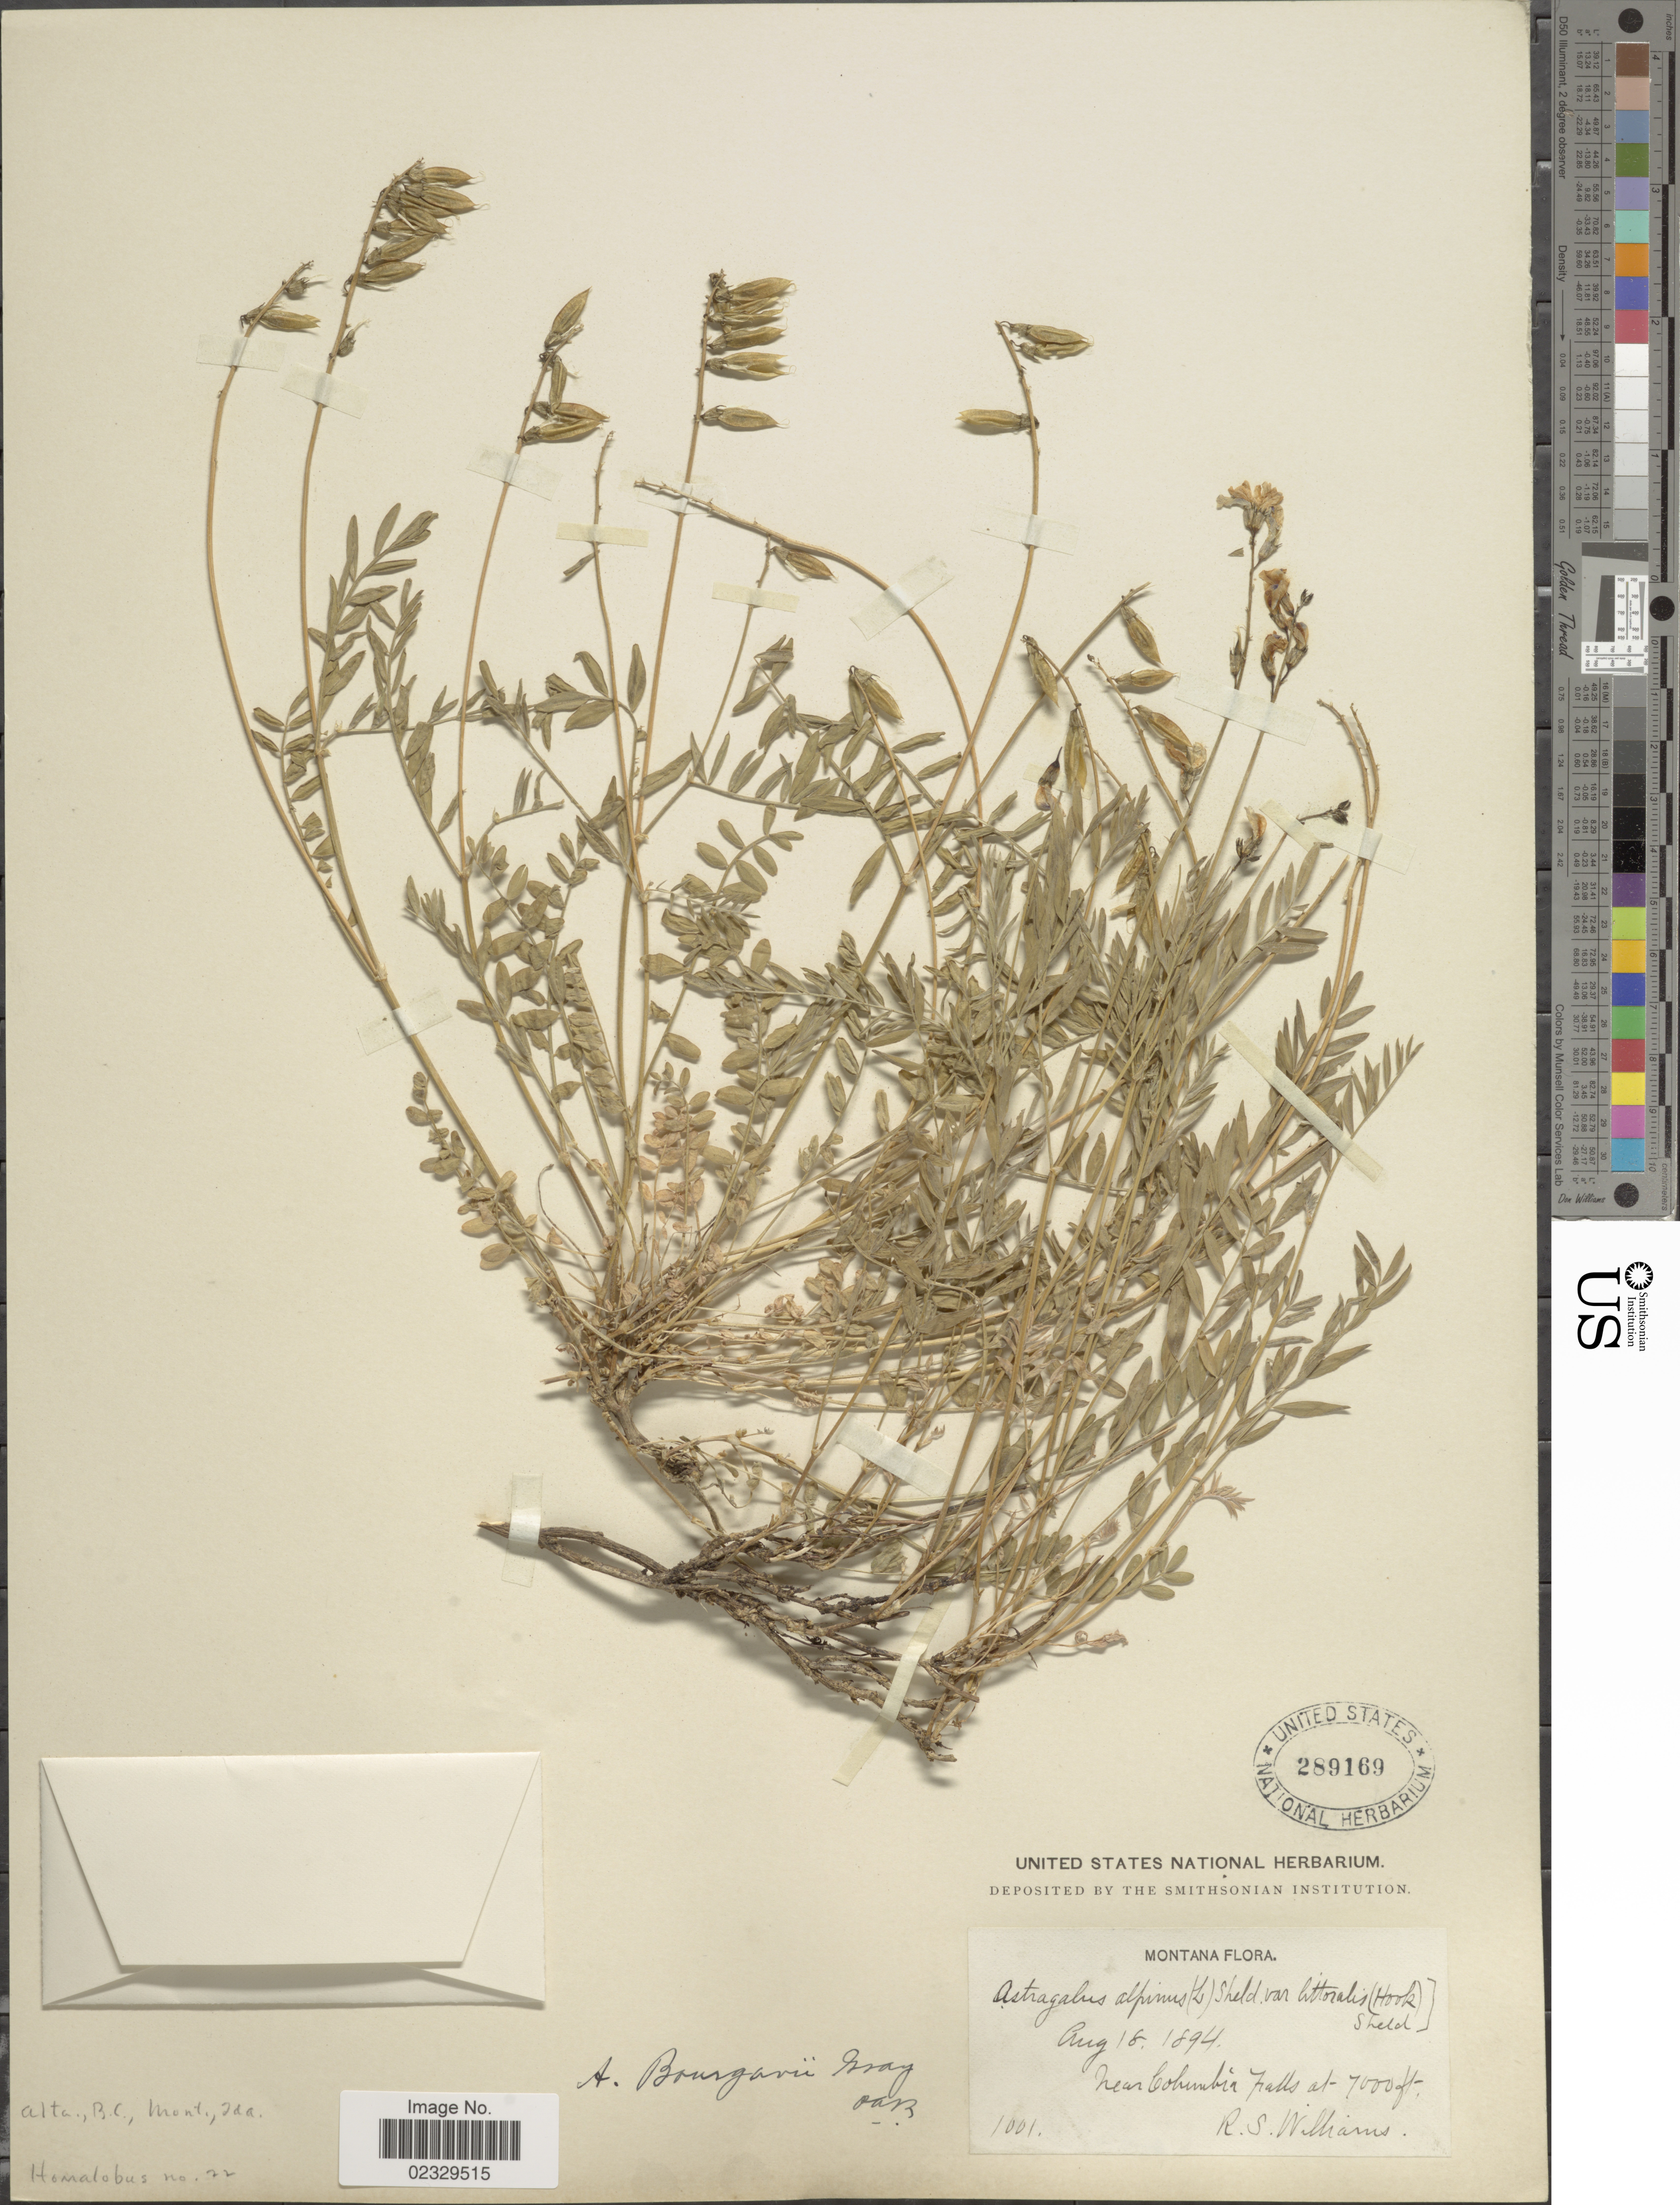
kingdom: Plantae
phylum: Tracheophyta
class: Magnoliopsida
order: Fabales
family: Fabaceae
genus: Astragalus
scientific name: Astragalus bourgovii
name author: A. Gray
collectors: R. S. Williams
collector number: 1001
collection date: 1894-08-18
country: United States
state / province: Montana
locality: Near Columbia Falls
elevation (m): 2134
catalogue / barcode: US 289169